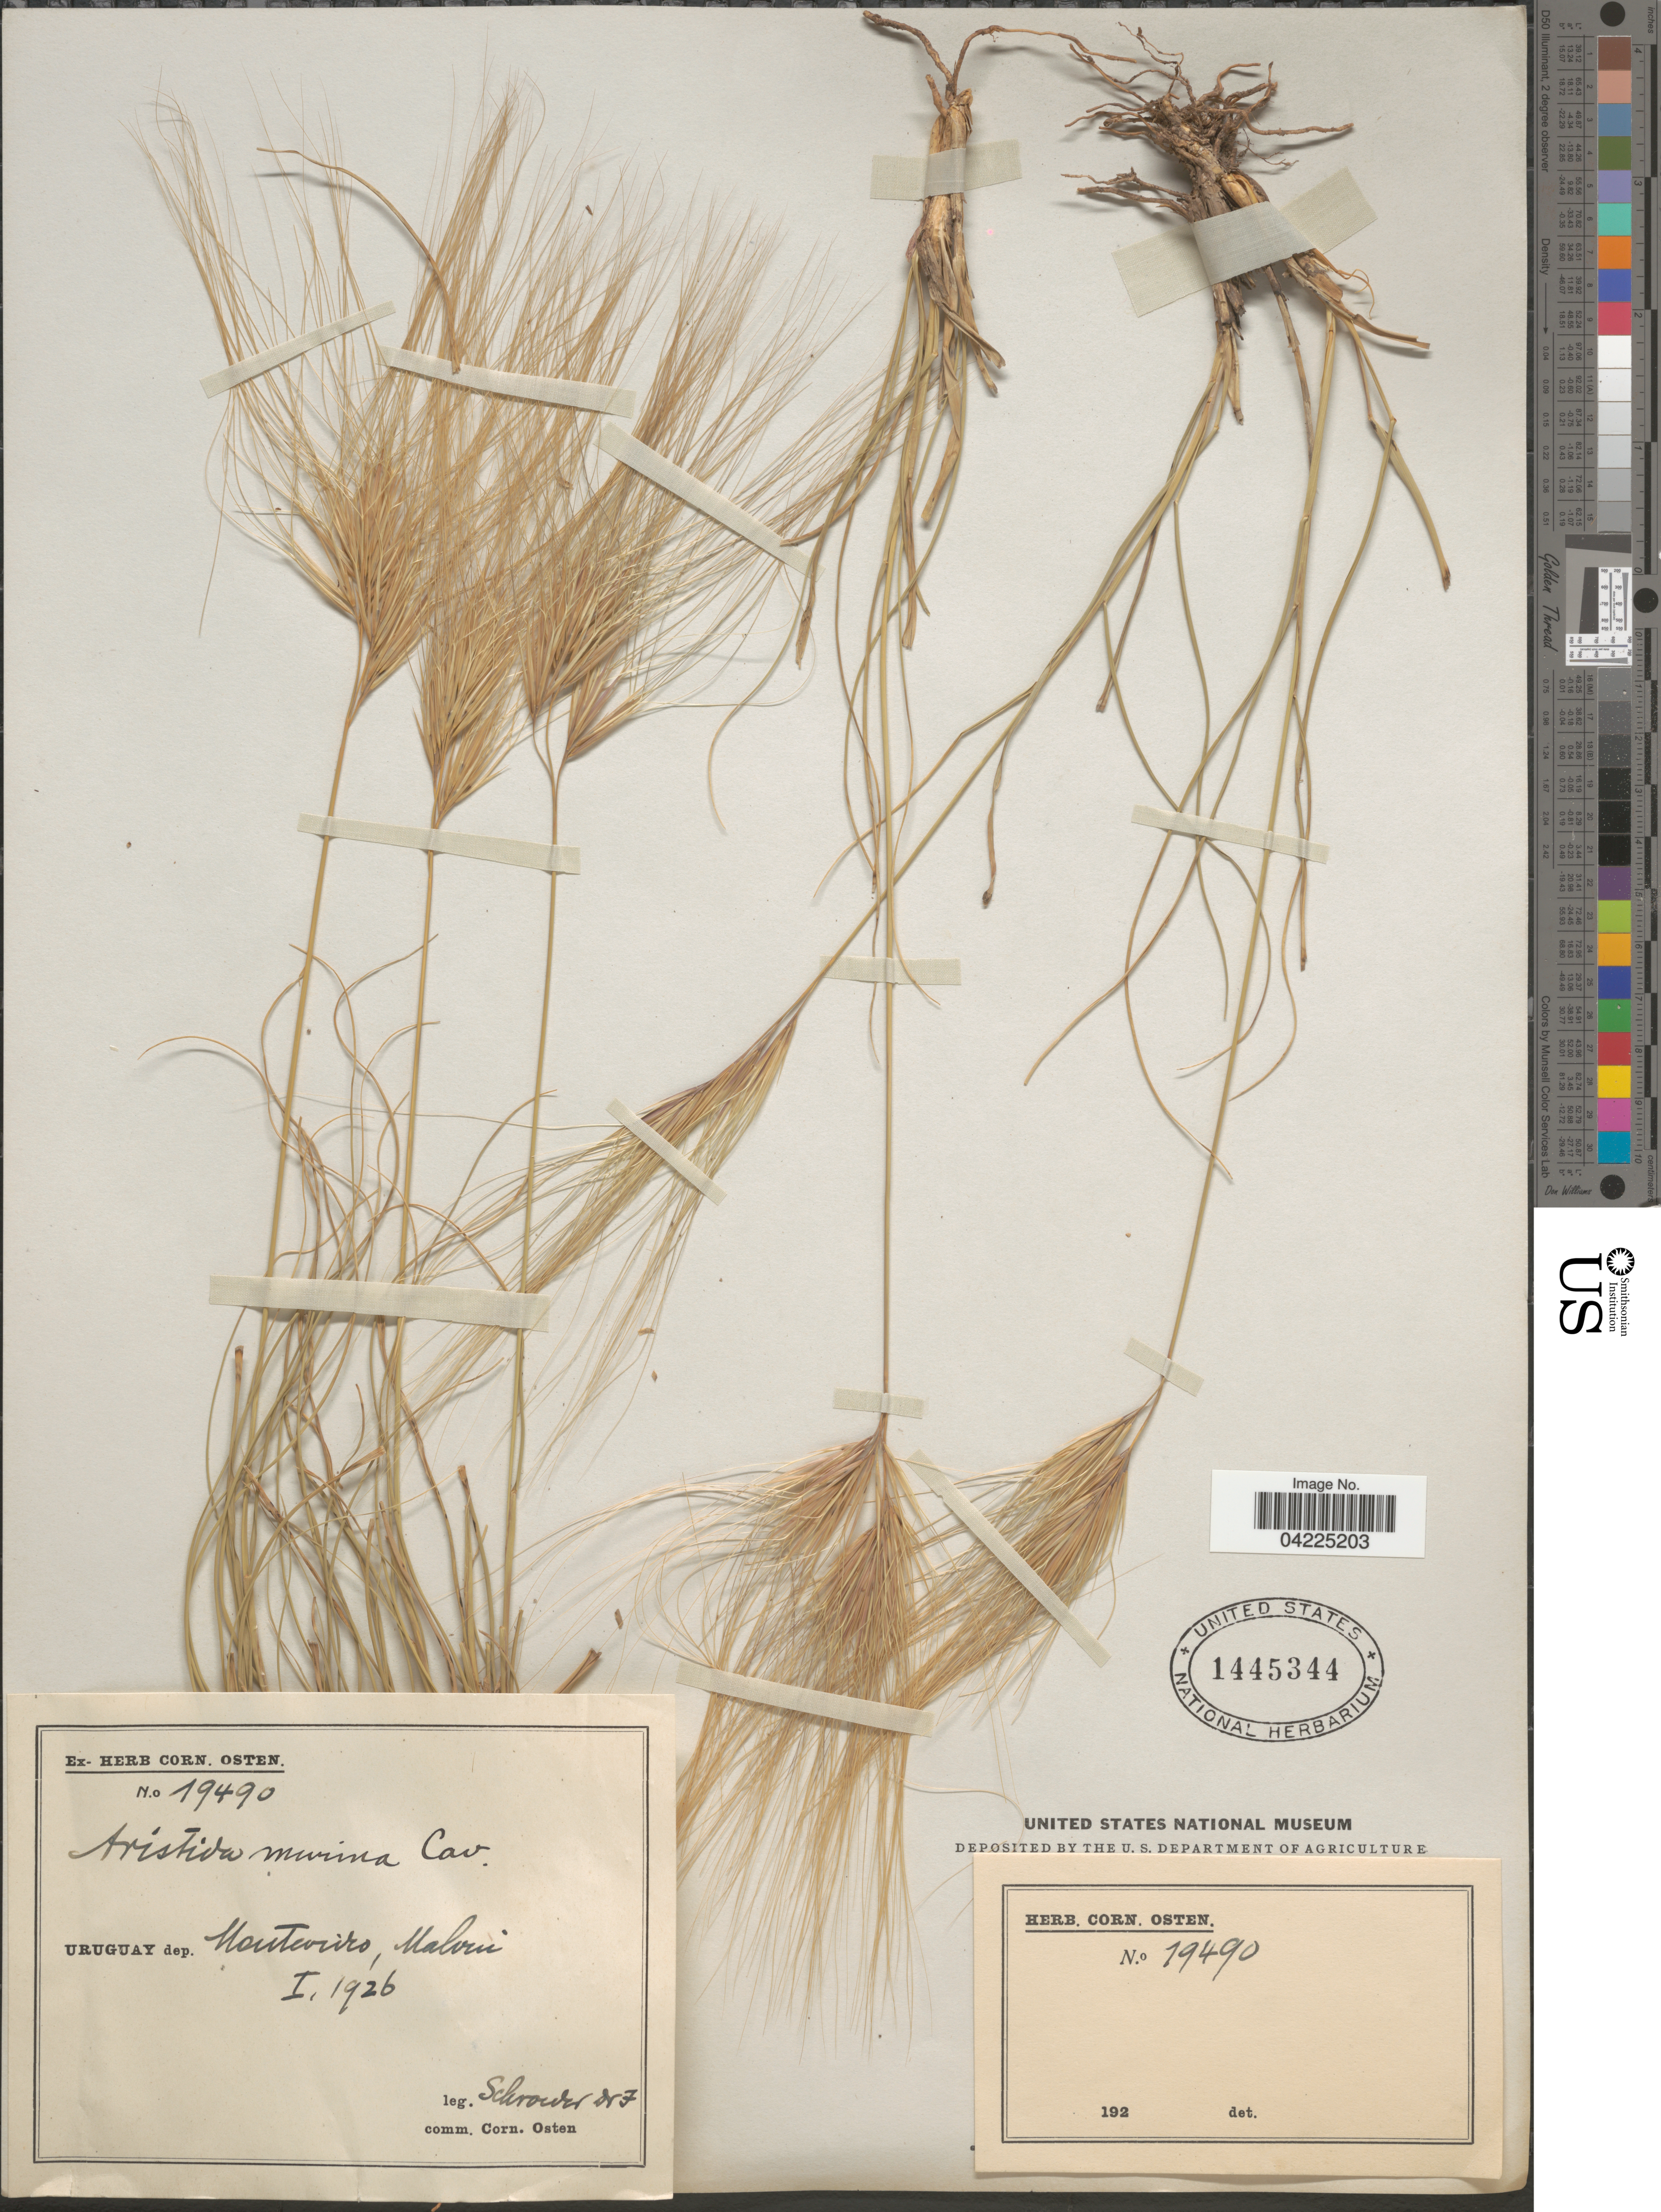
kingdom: Plantae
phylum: Tracheophyta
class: Liliopsida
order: Poales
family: Poaceae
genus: Aristida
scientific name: Aristida murina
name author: Cav.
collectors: F. Schroeder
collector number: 19490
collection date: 1926-01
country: Uruguay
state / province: Montevideo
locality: Malvin.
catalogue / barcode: US 1445344